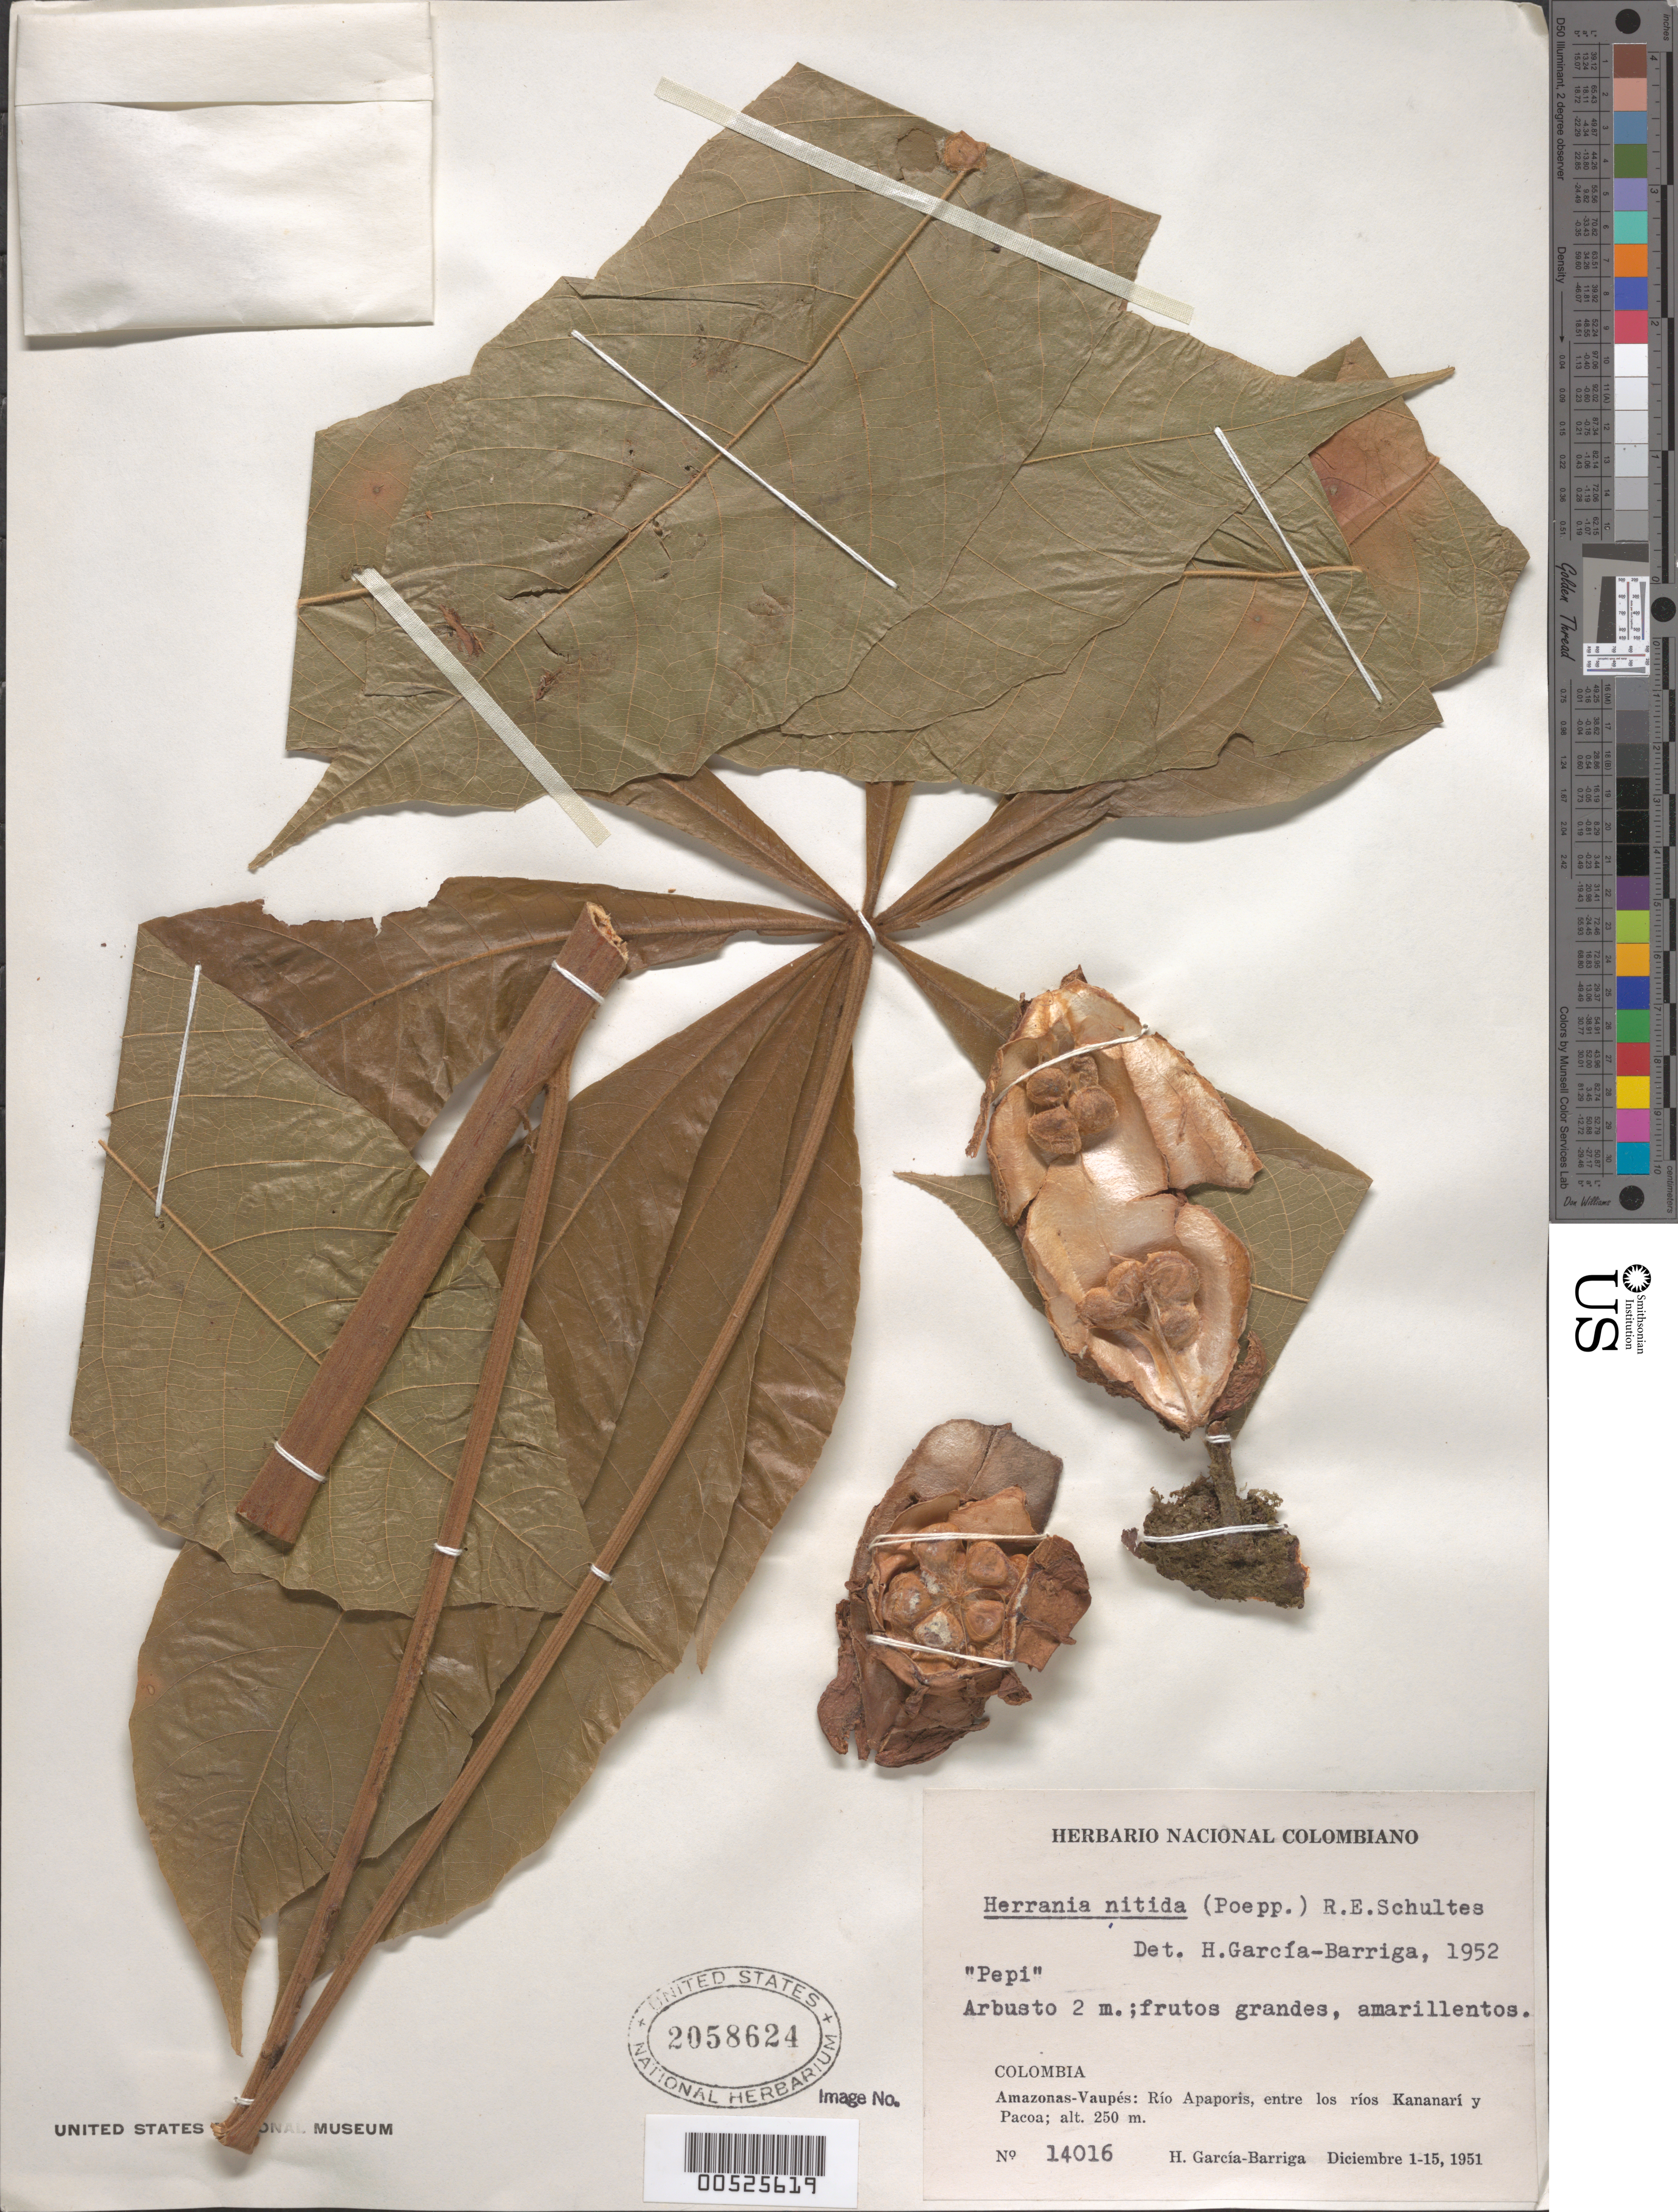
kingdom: Plantae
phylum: Tracheophyta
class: Magnoliopsida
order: Malvales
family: Malvaceae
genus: Herrania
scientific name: Herrania nitida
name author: (Poepp.) R.E. Schult.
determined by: García-Barriga, H.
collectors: H. García Barriga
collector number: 14016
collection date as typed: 01 Dec 1951 to 15 Dec 1951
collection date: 1951-12-01/1951-12-15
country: Colombia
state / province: Amazônas / Vaupés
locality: Río Apaporis, entre los Ríos Kananarí y Pacoa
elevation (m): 250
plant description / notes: Common name: Pepi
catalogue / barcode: US 2058624